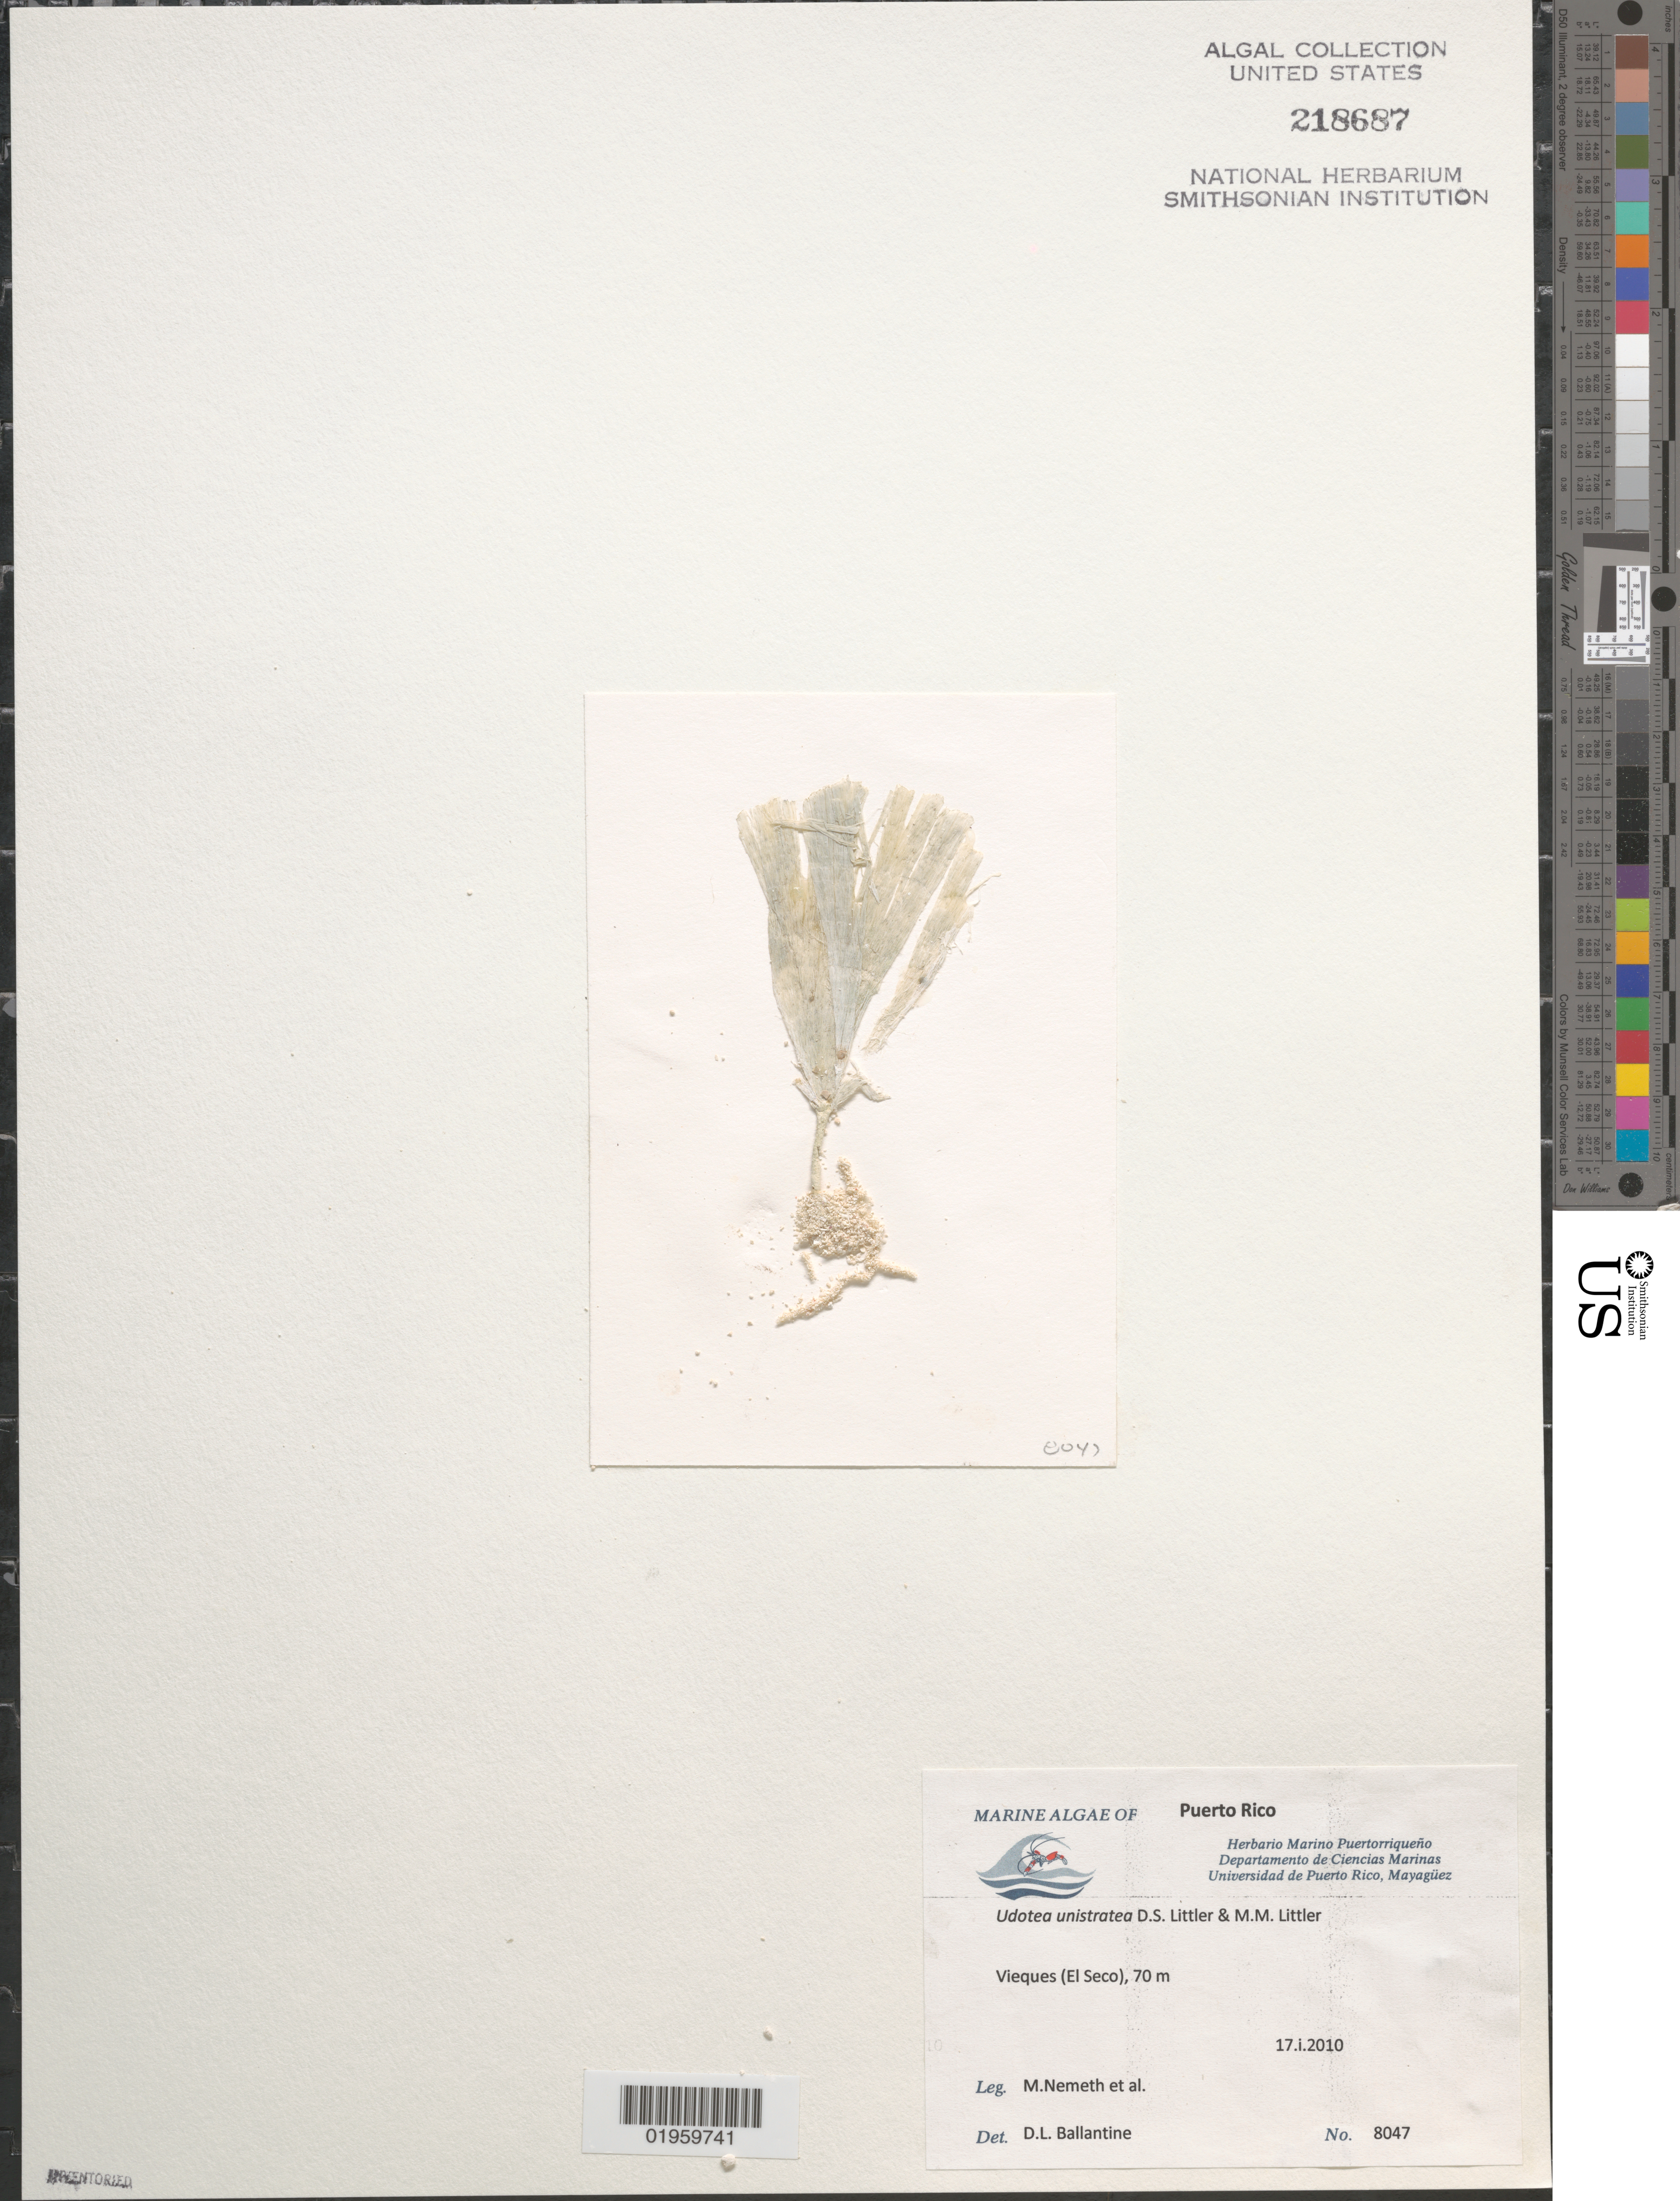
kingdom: Plantae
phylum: Chlorophyta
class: Ulvophyceae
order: Bryopsidales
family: Udoteaceae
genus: Udotea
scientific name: Udotea unistratea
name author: D.S. Littler & Littler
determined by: Ballantine, D. L.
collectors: M. Nemeth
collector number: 8047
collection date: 2010-01-17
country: Puerto Rico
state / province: Vieques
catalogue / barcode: US 218687